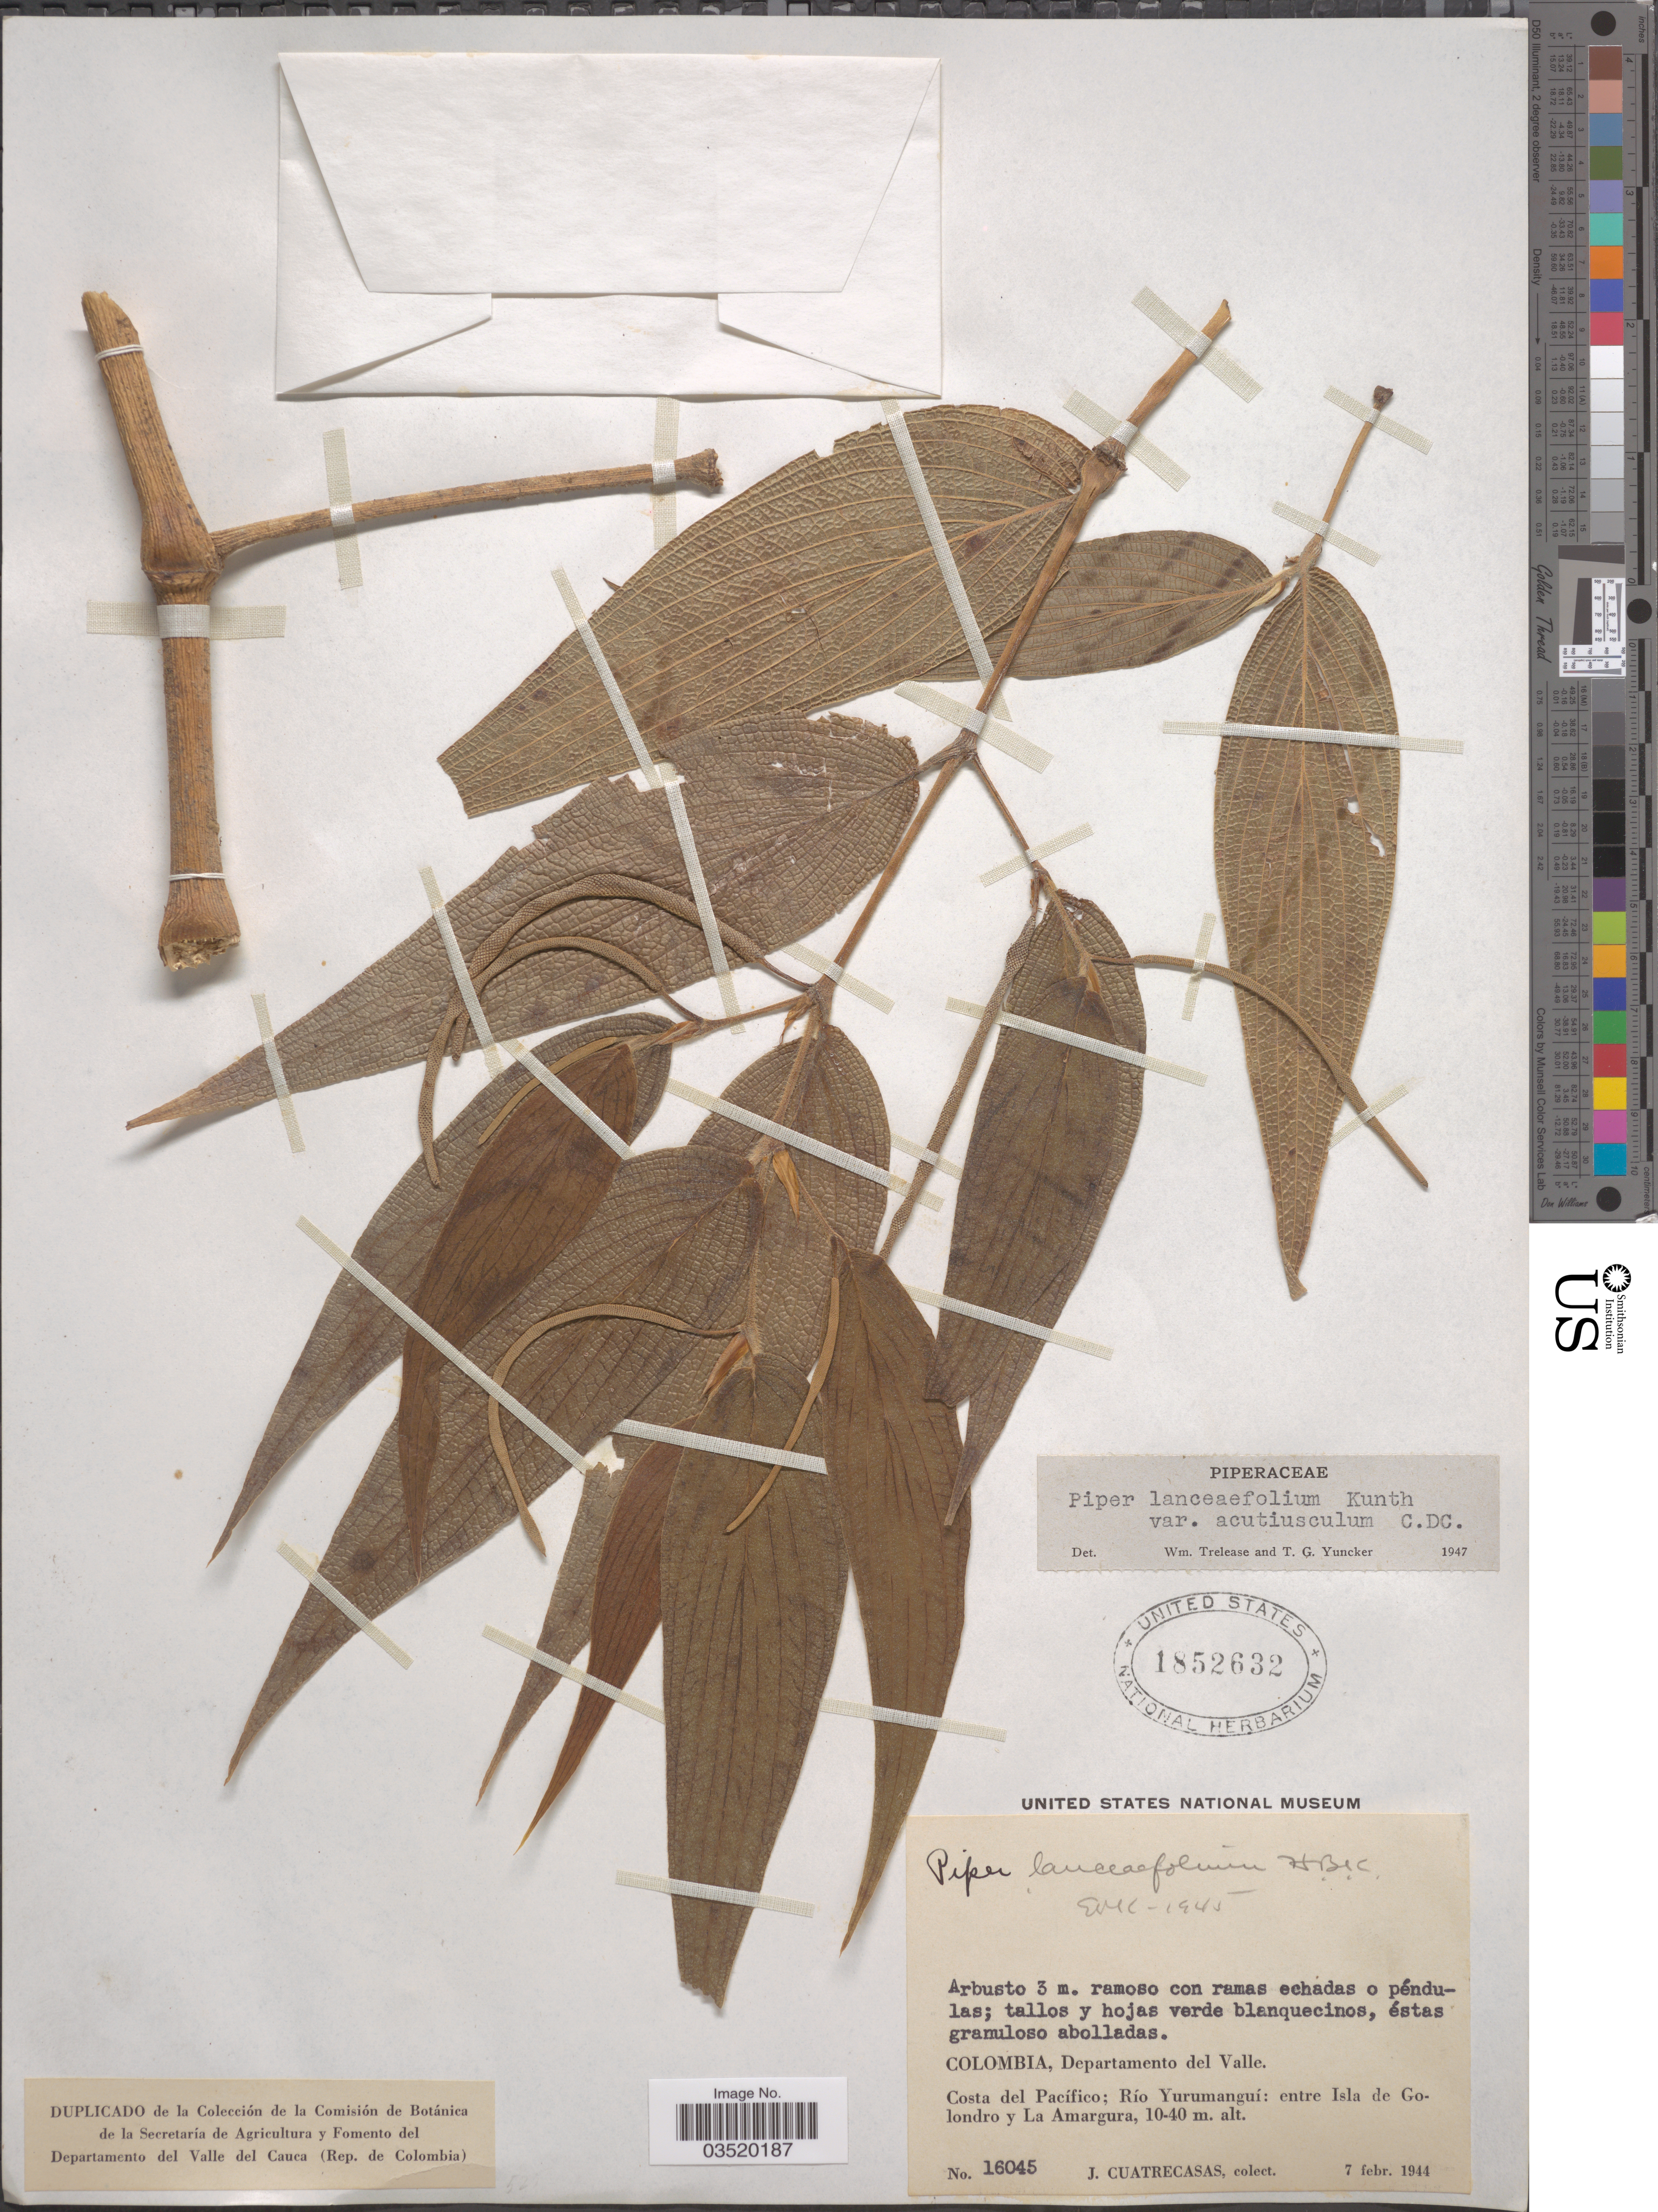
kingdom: Plantae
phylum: Tracheophyta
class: Magnoliopsida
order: Piperales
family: Piperaceae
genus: Piper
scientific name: Piper lanceifolium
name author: Kunth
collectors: J. Cuatrecasas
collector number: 16045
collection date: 1944-02-07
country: Colombia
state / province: Valle del Cauca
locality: Departamento del Valle. Costa del Pacífico; Río Yurumanguí: entre Isla de Golondro y La Amargura.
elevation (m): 10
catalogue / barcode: US 1852632